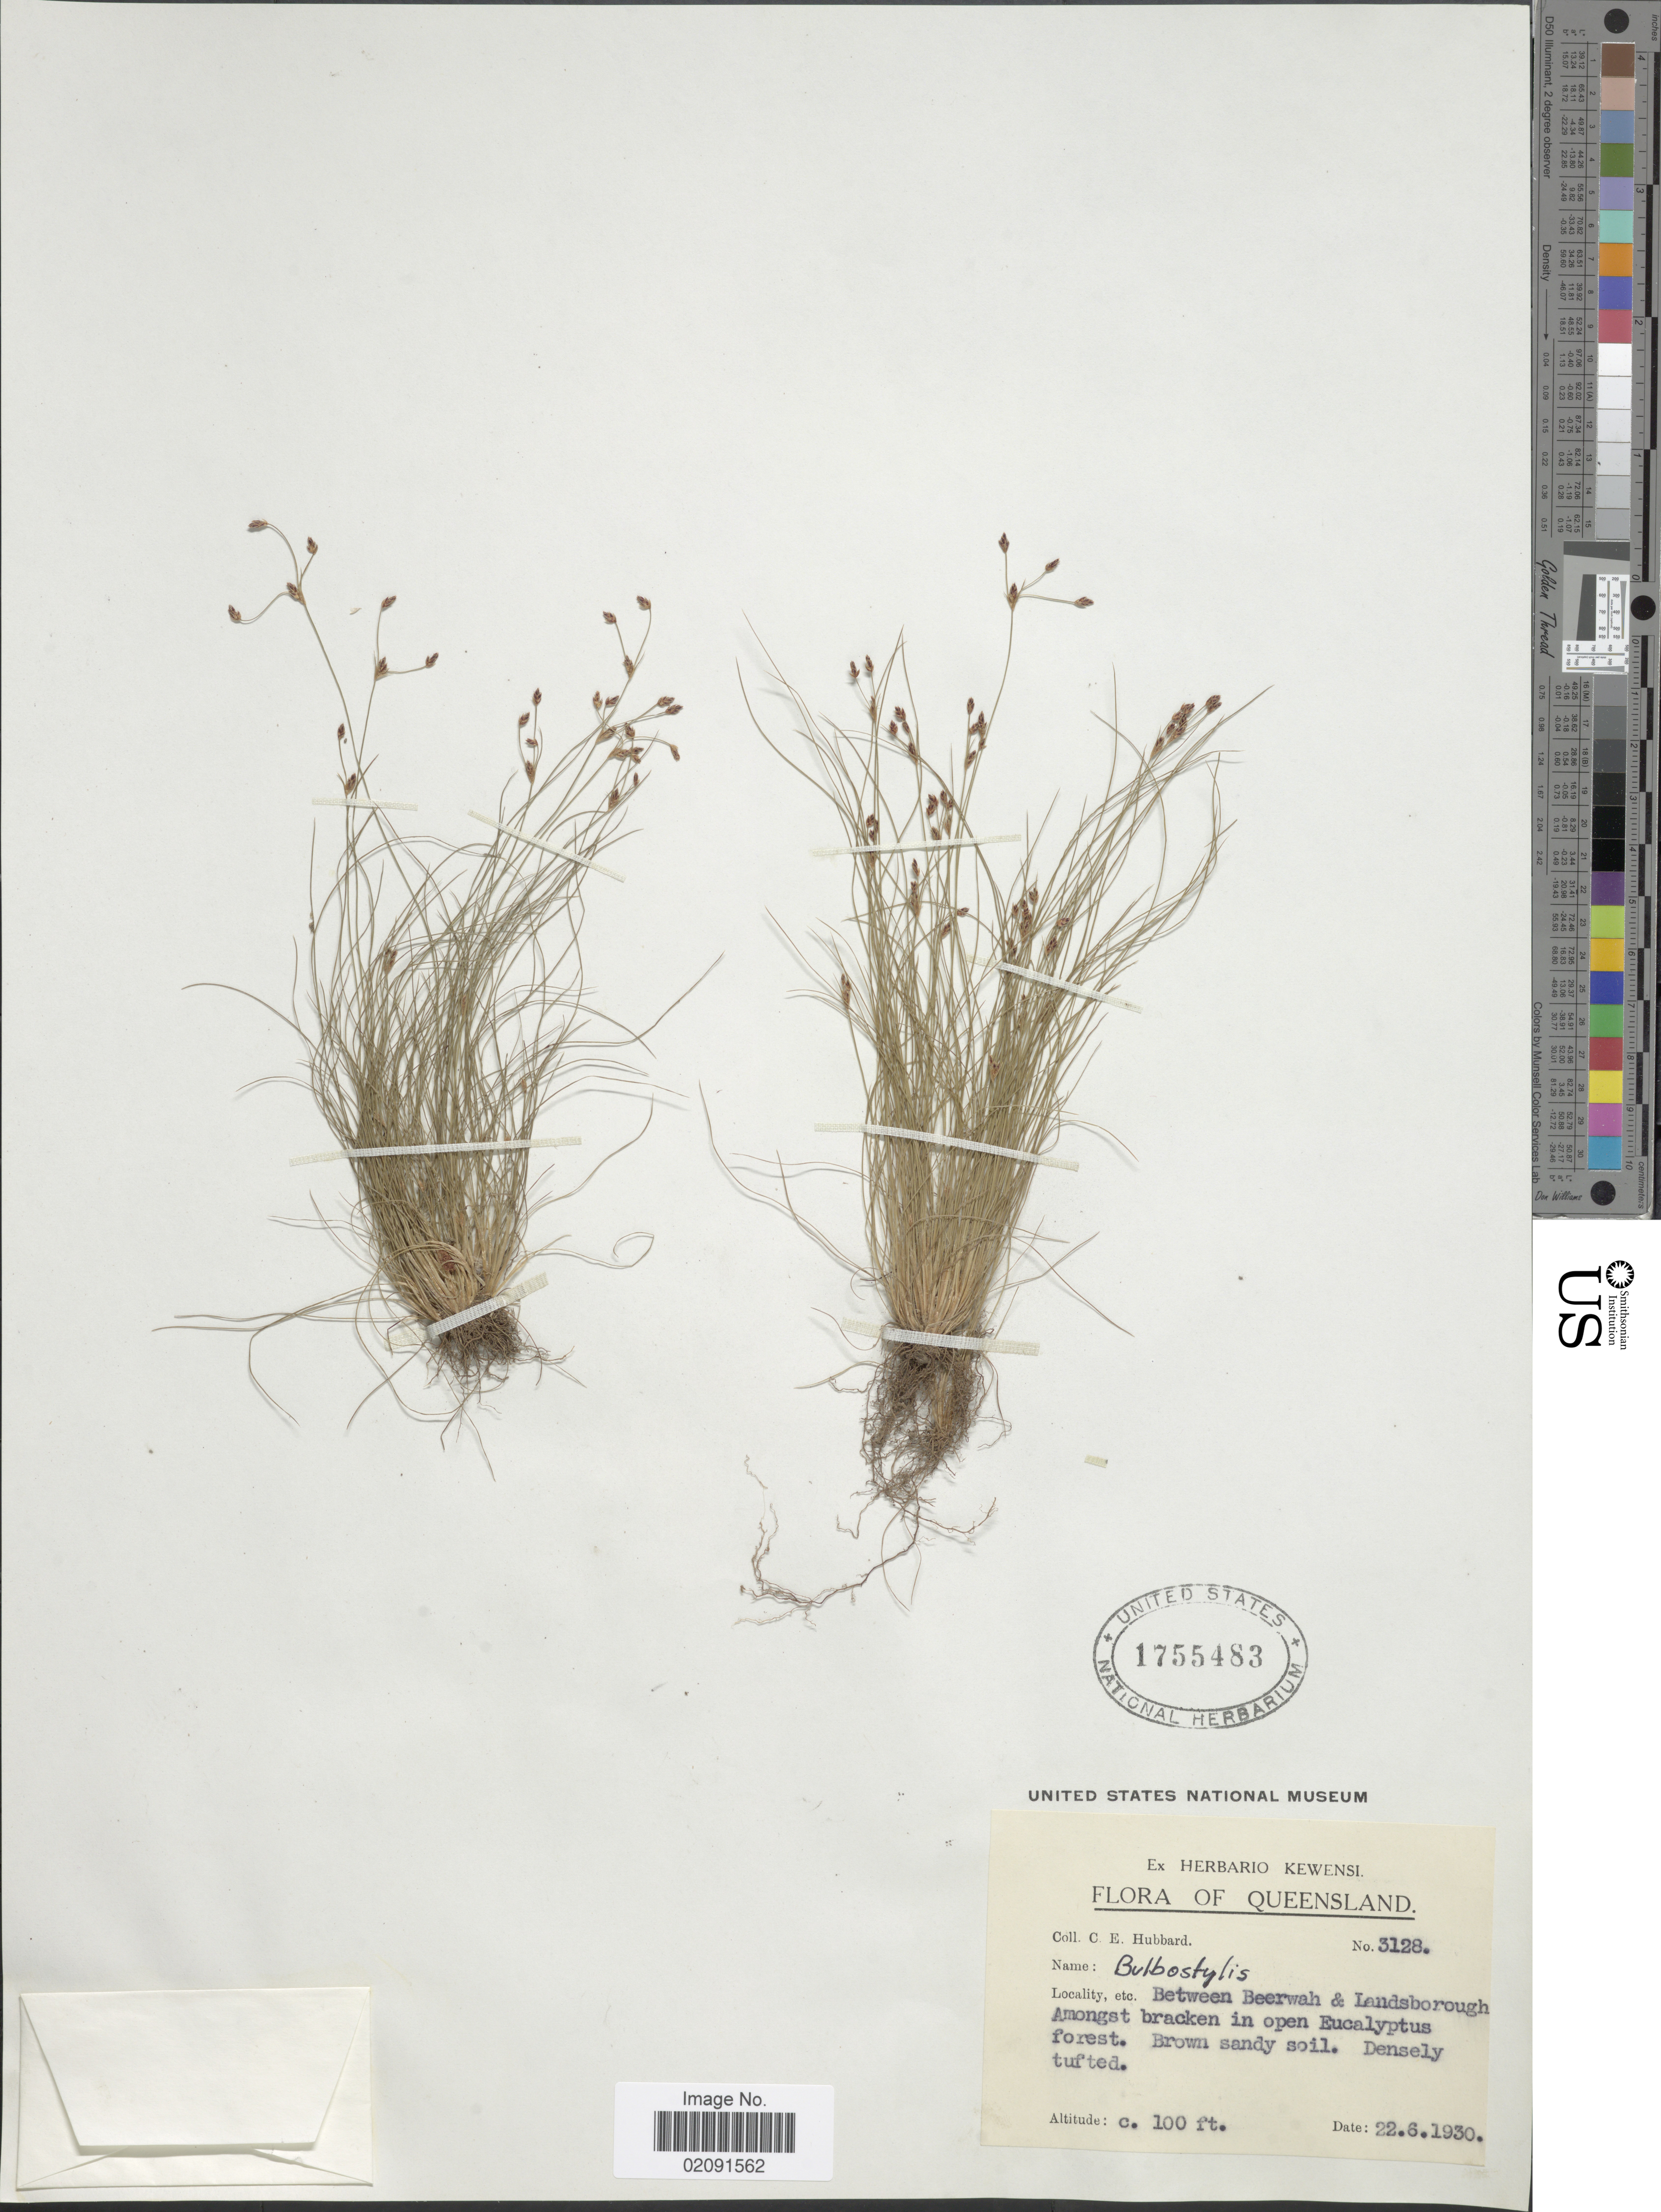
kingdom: Plantae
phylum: Tracheophyta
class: Liliopsida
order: Poales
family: Cyperaceae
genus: Bulbostylis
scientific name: Bulbostylis densa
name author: (Wall.) Hand.-Mazz.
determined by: Strong, Mark T., (BOT), Smithsonian Institution - National Museum of Natural History (UNITED STATES)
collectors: C. E. Hubbard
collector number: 3128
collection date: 1930-06-22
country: Australia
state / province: Queensland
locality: Between Beerwah & Landsborough. amongst bracken.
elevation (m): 30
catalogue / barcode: US 1755483